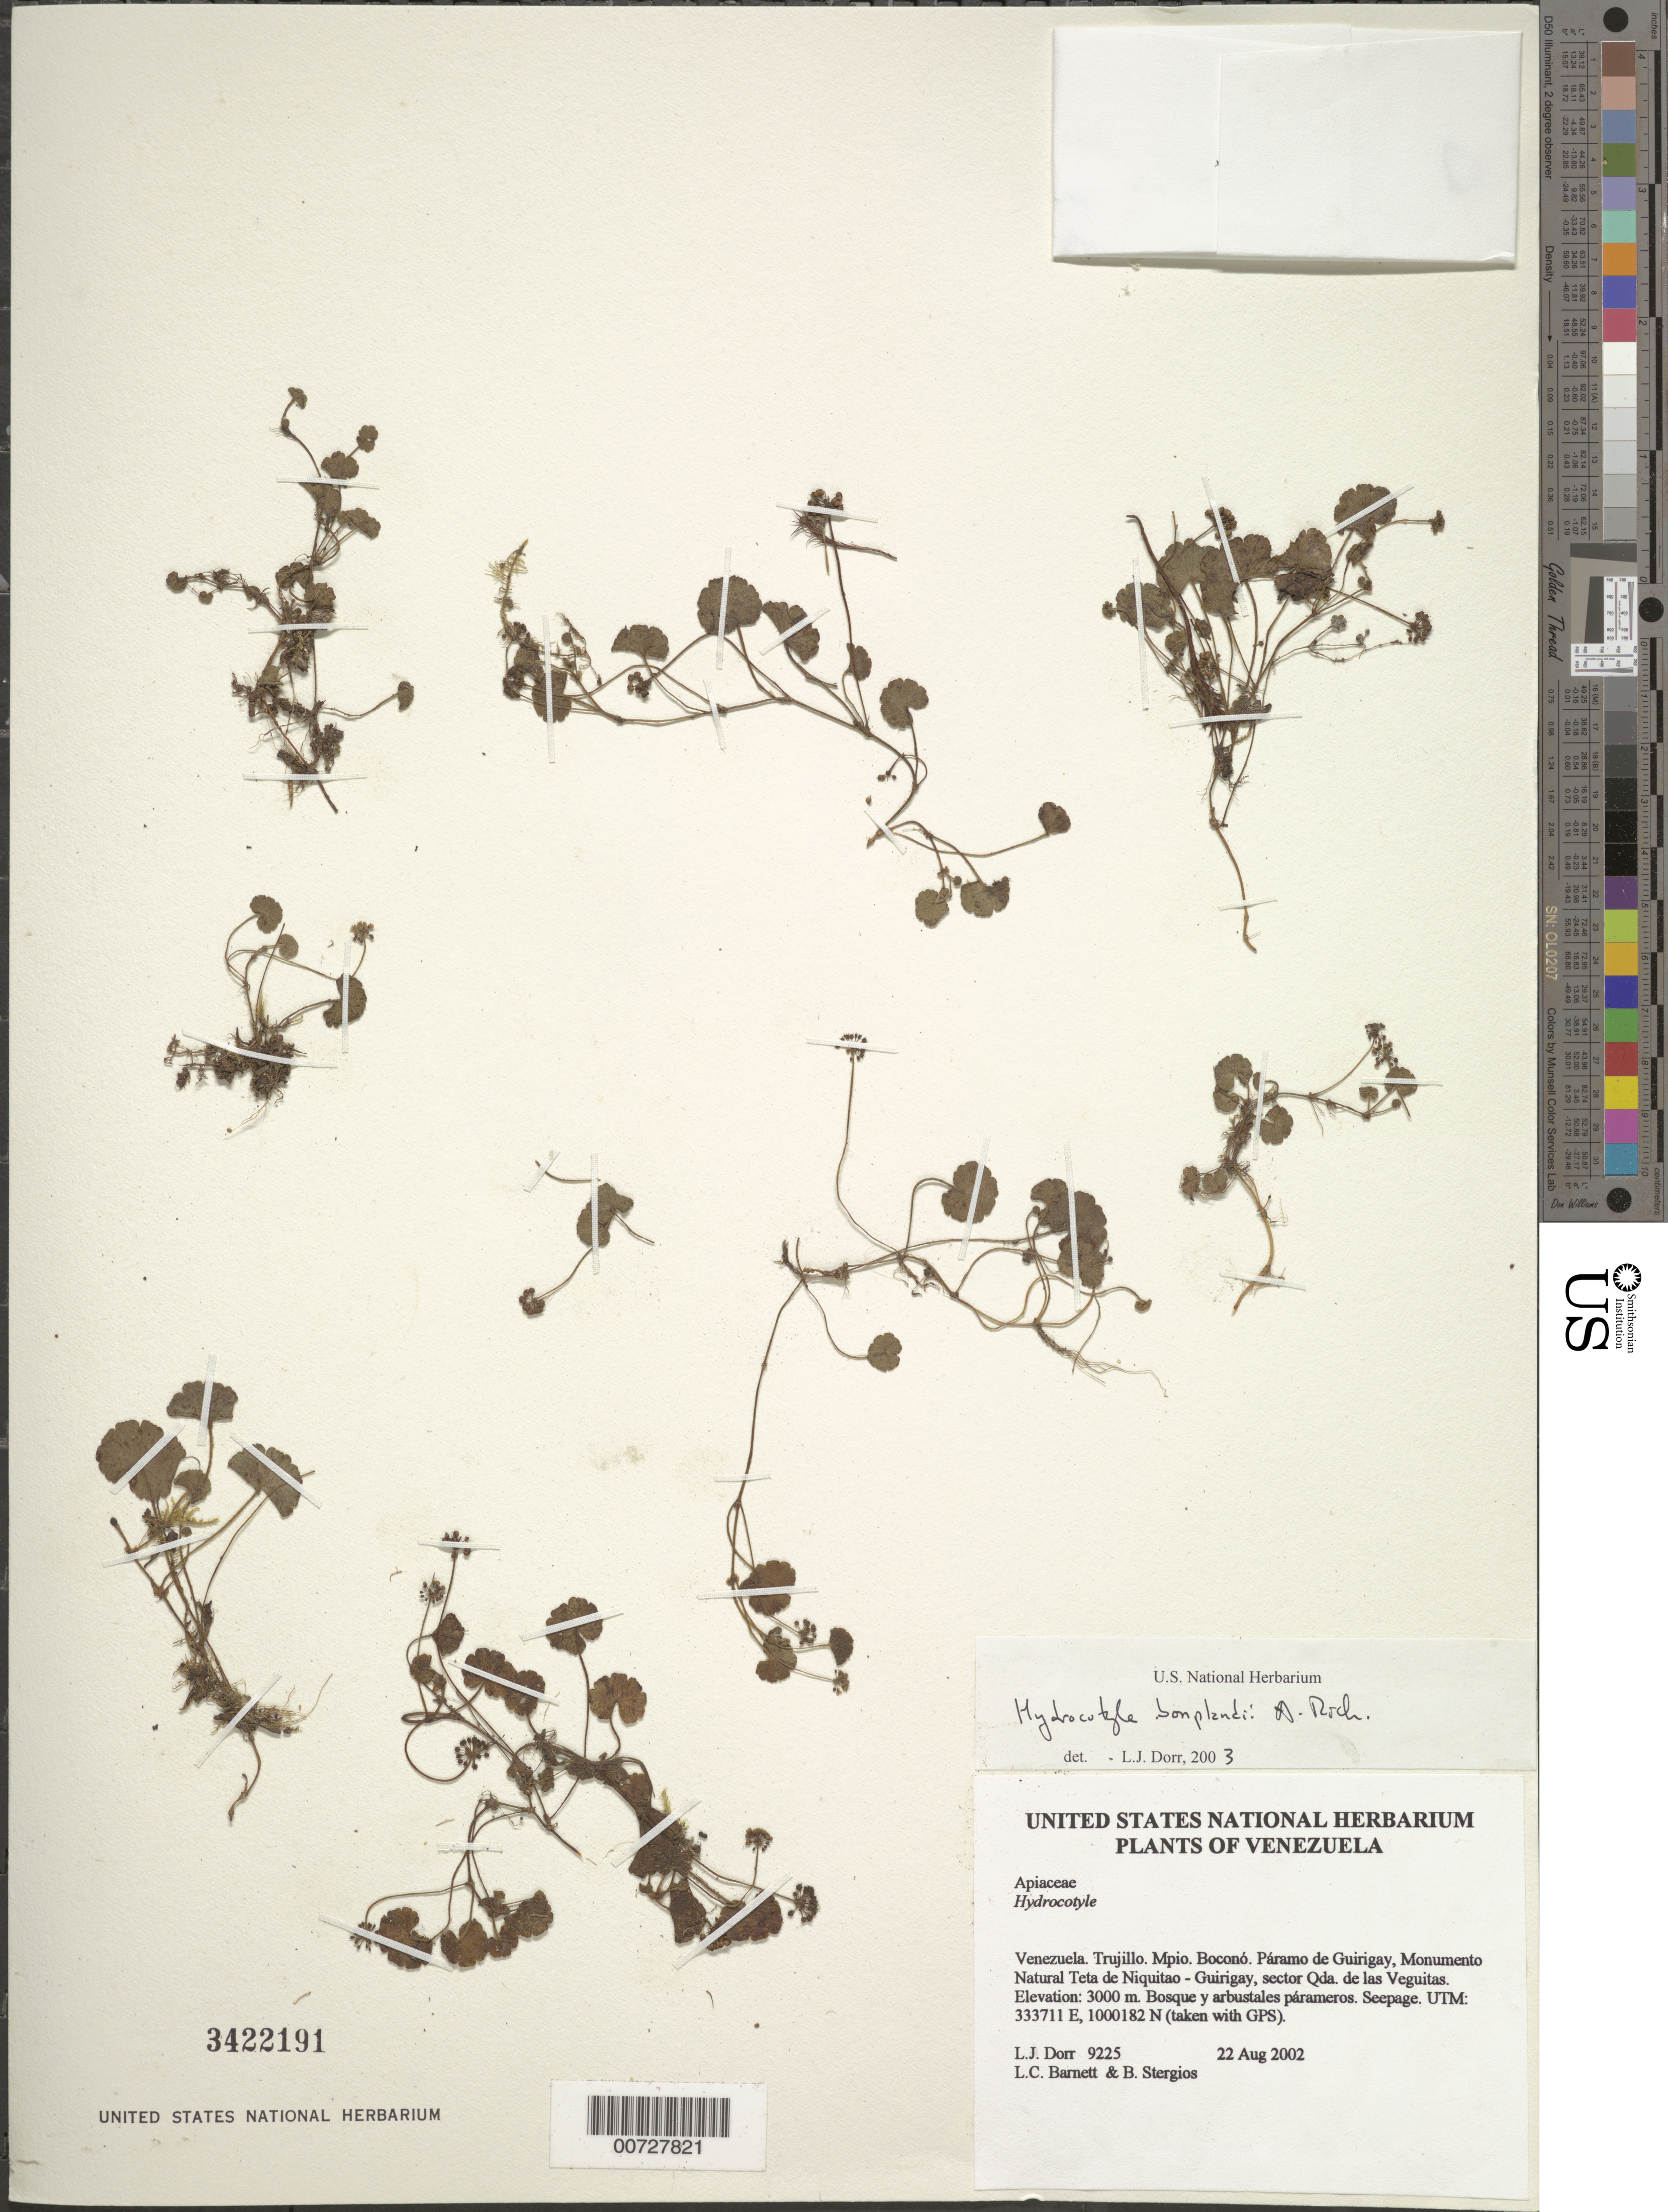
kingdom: Plantae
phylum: Tracheophyta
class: Magnoliopsida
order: Apiales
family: Araliaceae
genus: Hydrocotyle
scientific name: Hydrocotyle bonplandi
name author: A. Rich.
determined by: Dorr, L. J., (BOT), Smithsonian Institution - National Museum of Natural History (UNITED STATES)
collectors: L. J. Dorr, L. C. Barnett & B. G. Stergios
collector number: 9225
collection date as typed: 22 Aug 2002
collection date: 2002-08-22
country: Venezuela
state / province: Trujillo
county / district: Boconó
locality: Páramo de Guirigay, Monumento Natural Teta de Niquitao - Guirigay, sector Las Veguitas.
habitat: Bosque y arbustales párameros. Seepage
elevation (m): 3000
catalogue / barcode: US 3422191